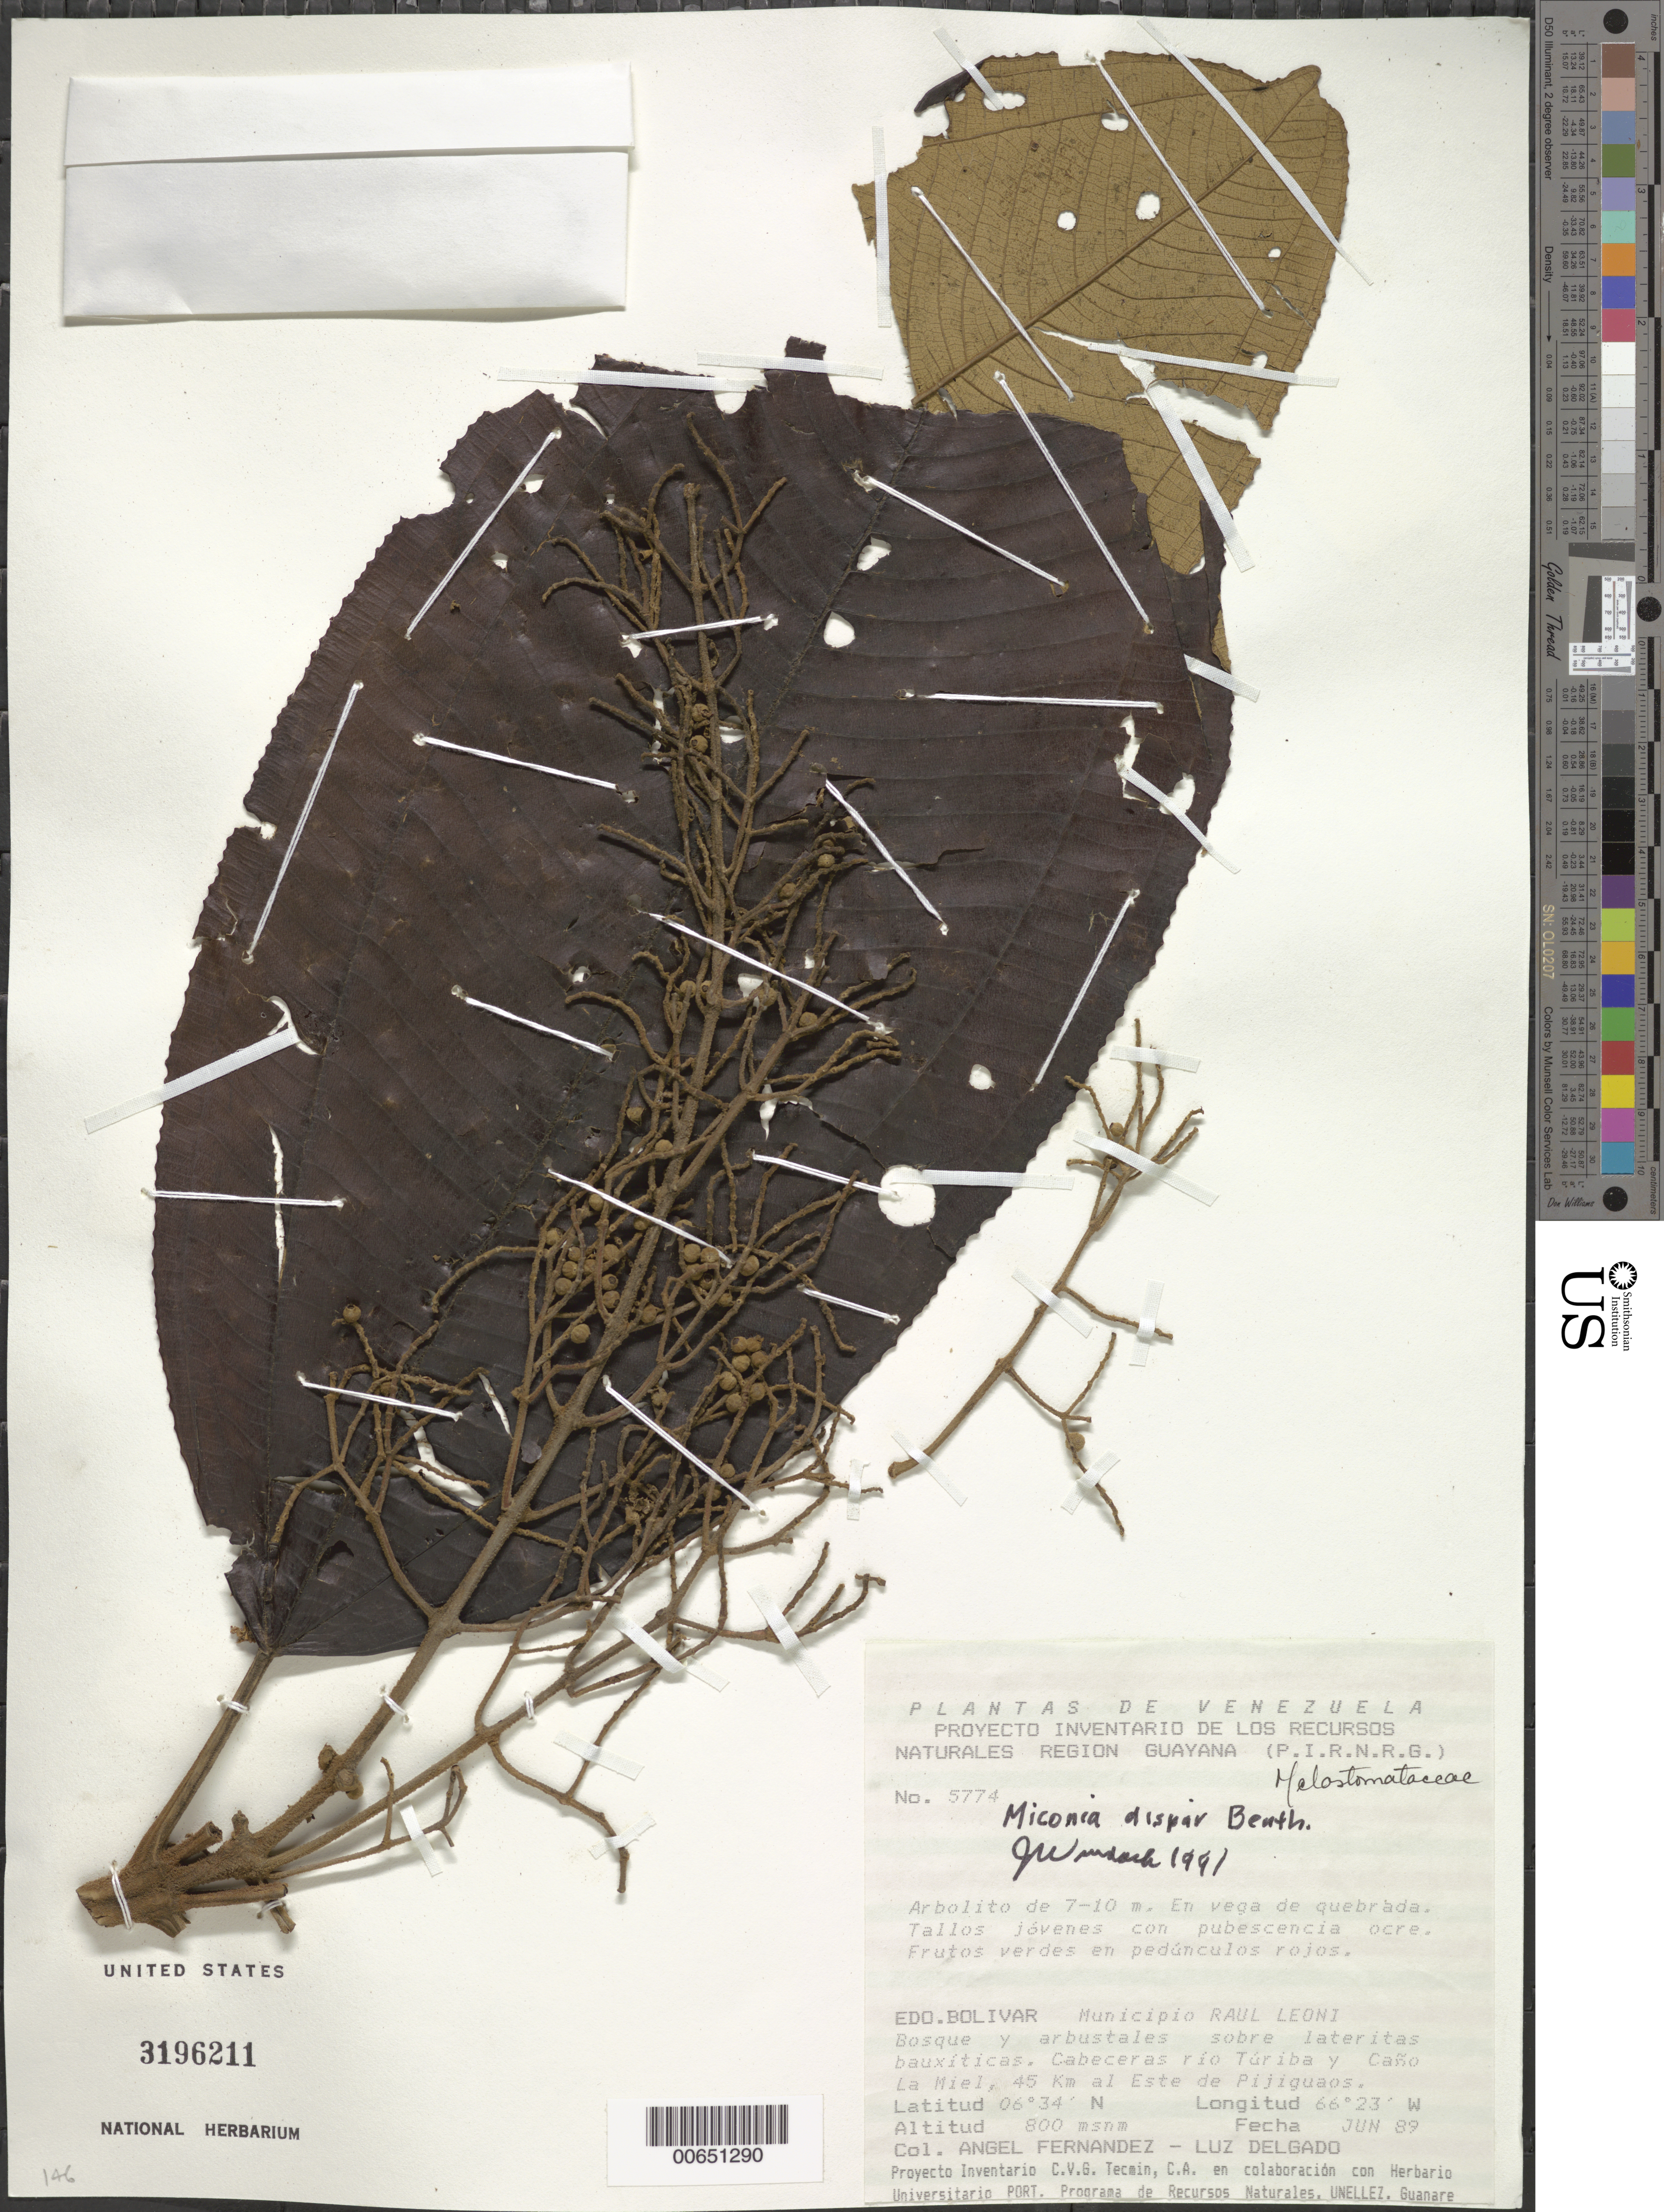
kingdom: Plantae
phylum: Tracheophyta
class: Magnoliopsida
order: Myrtales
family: Melastomataceae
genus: Miconia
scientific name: Miconia dispar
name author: Benth.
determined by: Wurdack, John J., (US), US (UNITED STATES)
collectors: A. Fernández & L. Delgado V.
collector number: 5774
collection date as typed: Jun-89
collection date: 1989-06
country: Venezuela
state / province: Bolívar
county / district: Angostura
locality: Mun. Raúl Leoni [=Angostura], cabeceras Río Túriba y Caño La Miel, 45 km al Este de Pijiguaos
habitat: Bosque y arbustales sobre lateritas bauxiticas; vega de quebrada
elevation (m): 800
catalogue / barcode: US 3196211